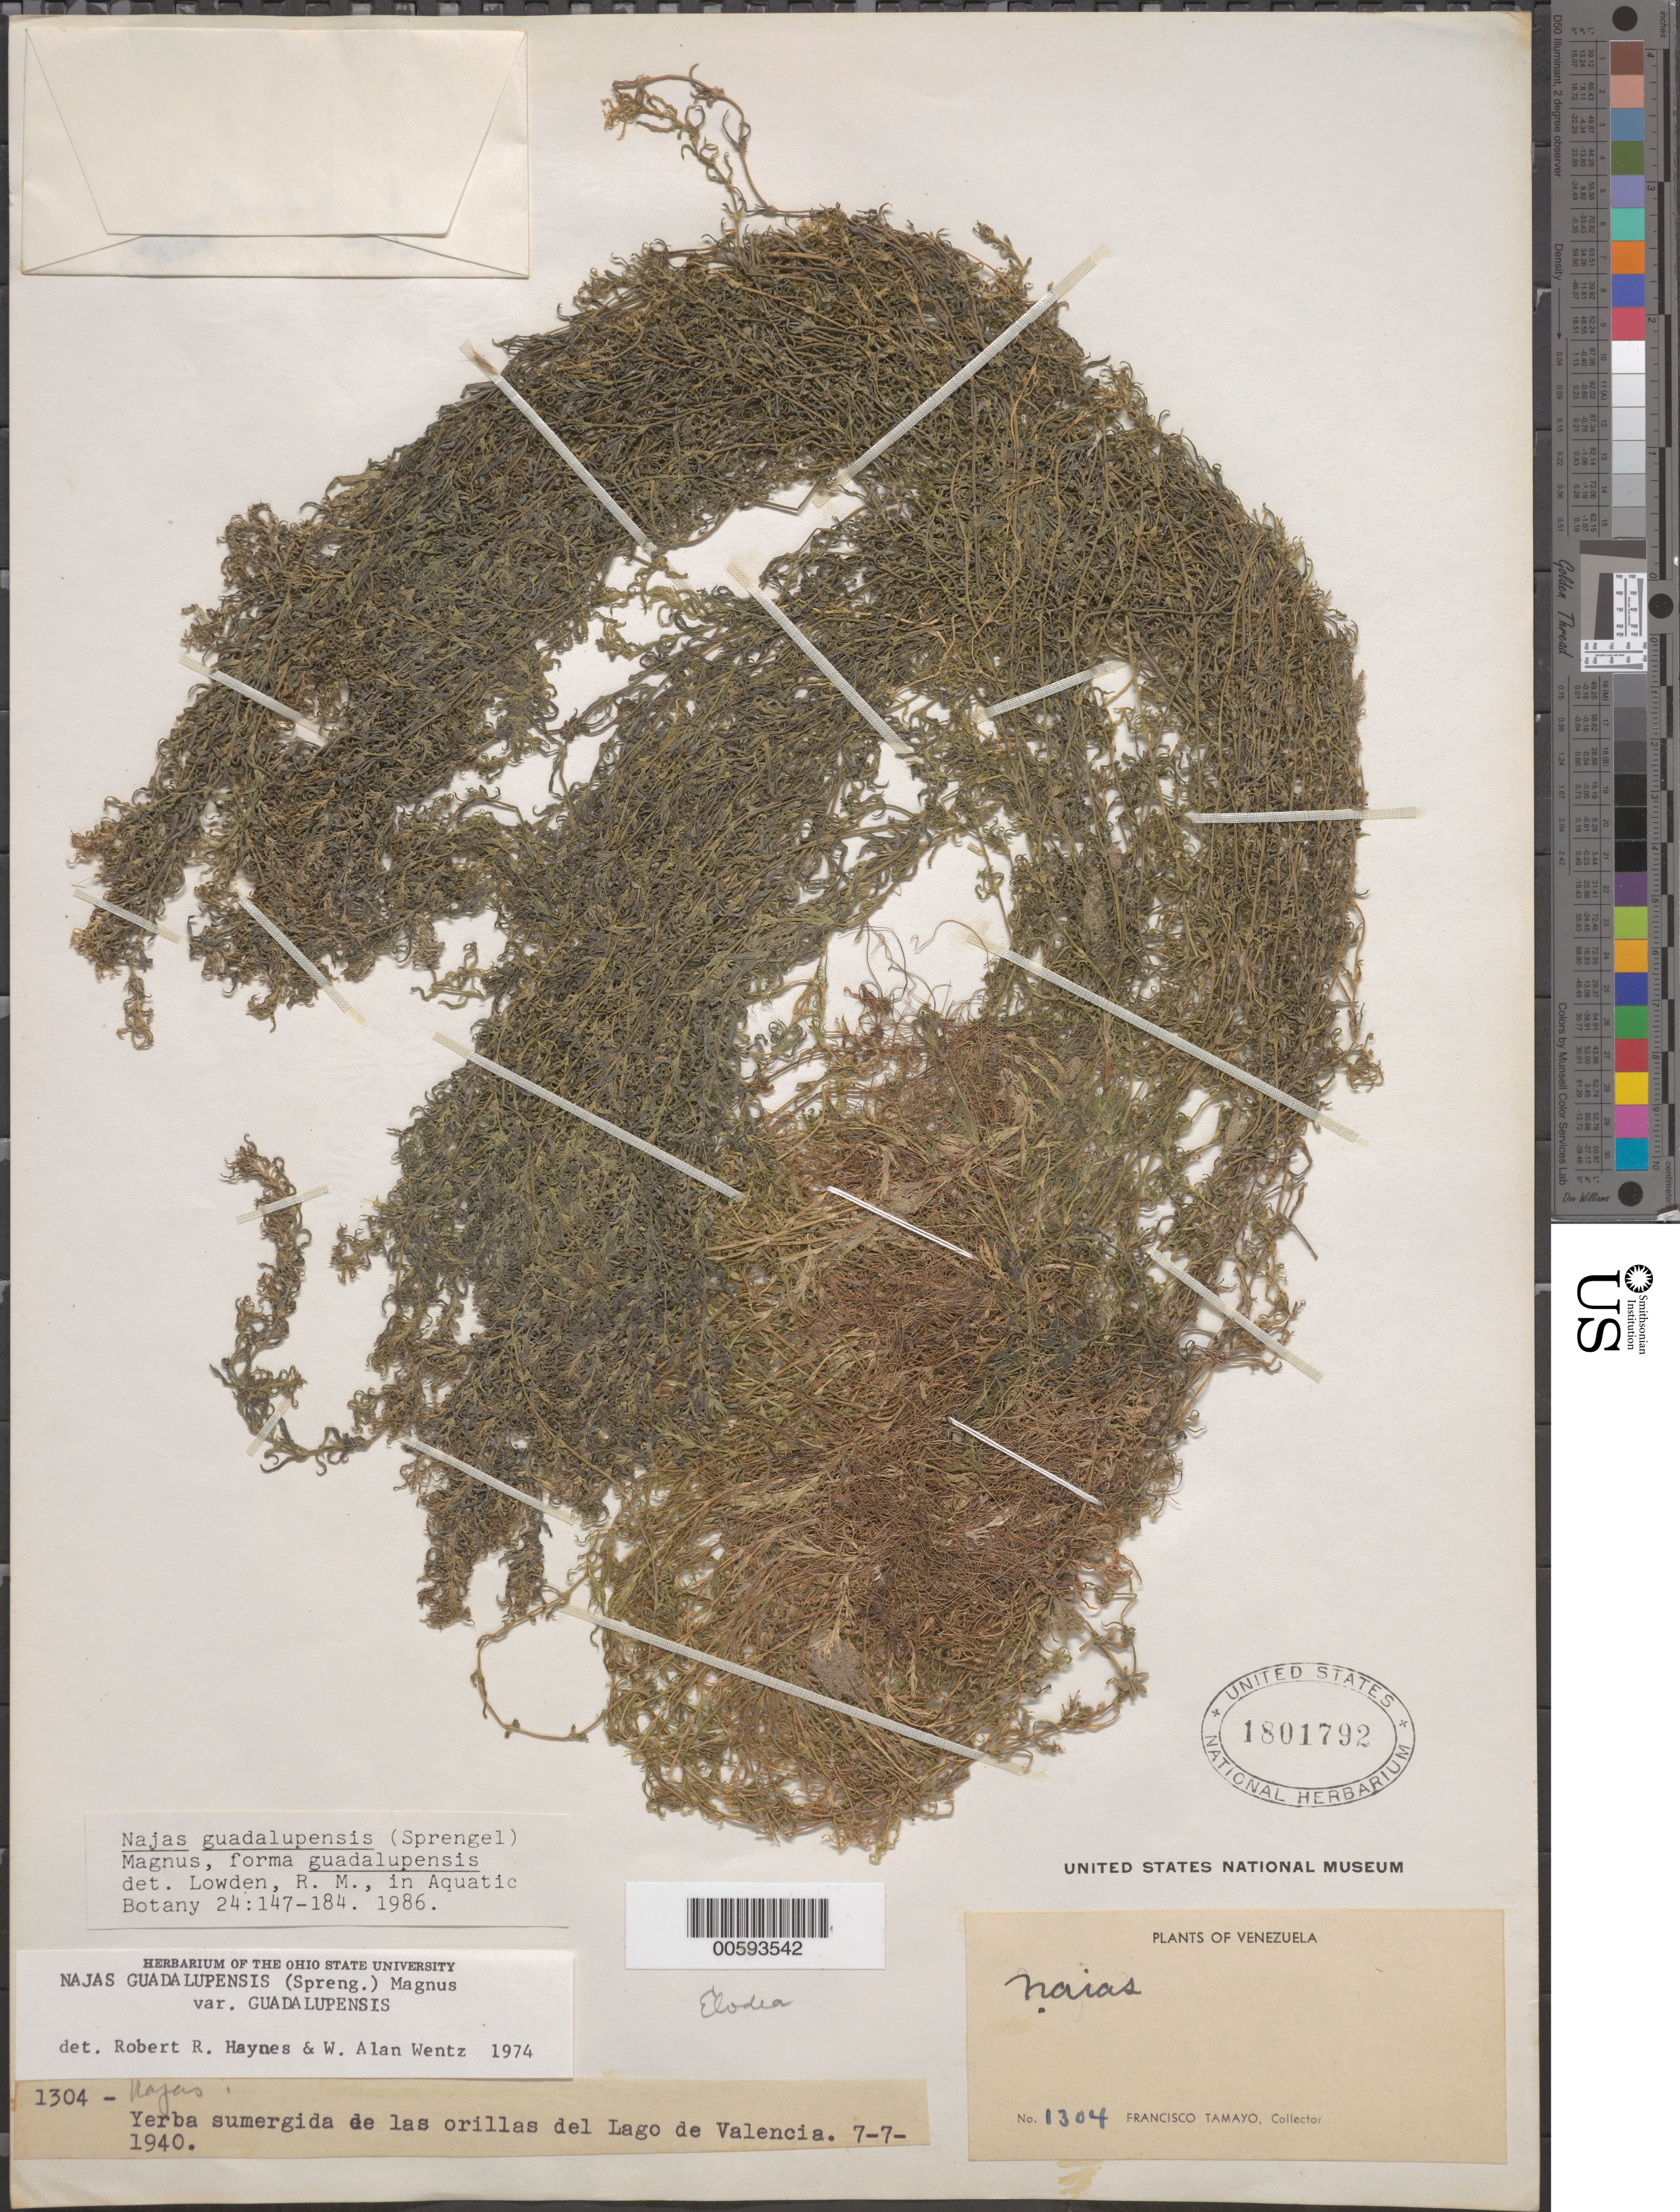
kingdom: Plantae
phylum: Tracheophyta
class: Liliopsida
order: Alismatales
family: Hydrocharitaceae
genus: Najas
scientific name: Najas guadalupensis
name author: (Spreng.) Magnus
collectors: F. Tamayo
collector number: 1304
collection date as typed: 07 Jul 1940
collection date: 1940-07-07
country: Venezuela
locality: Laguna de Valencia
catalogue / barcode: US 1801792